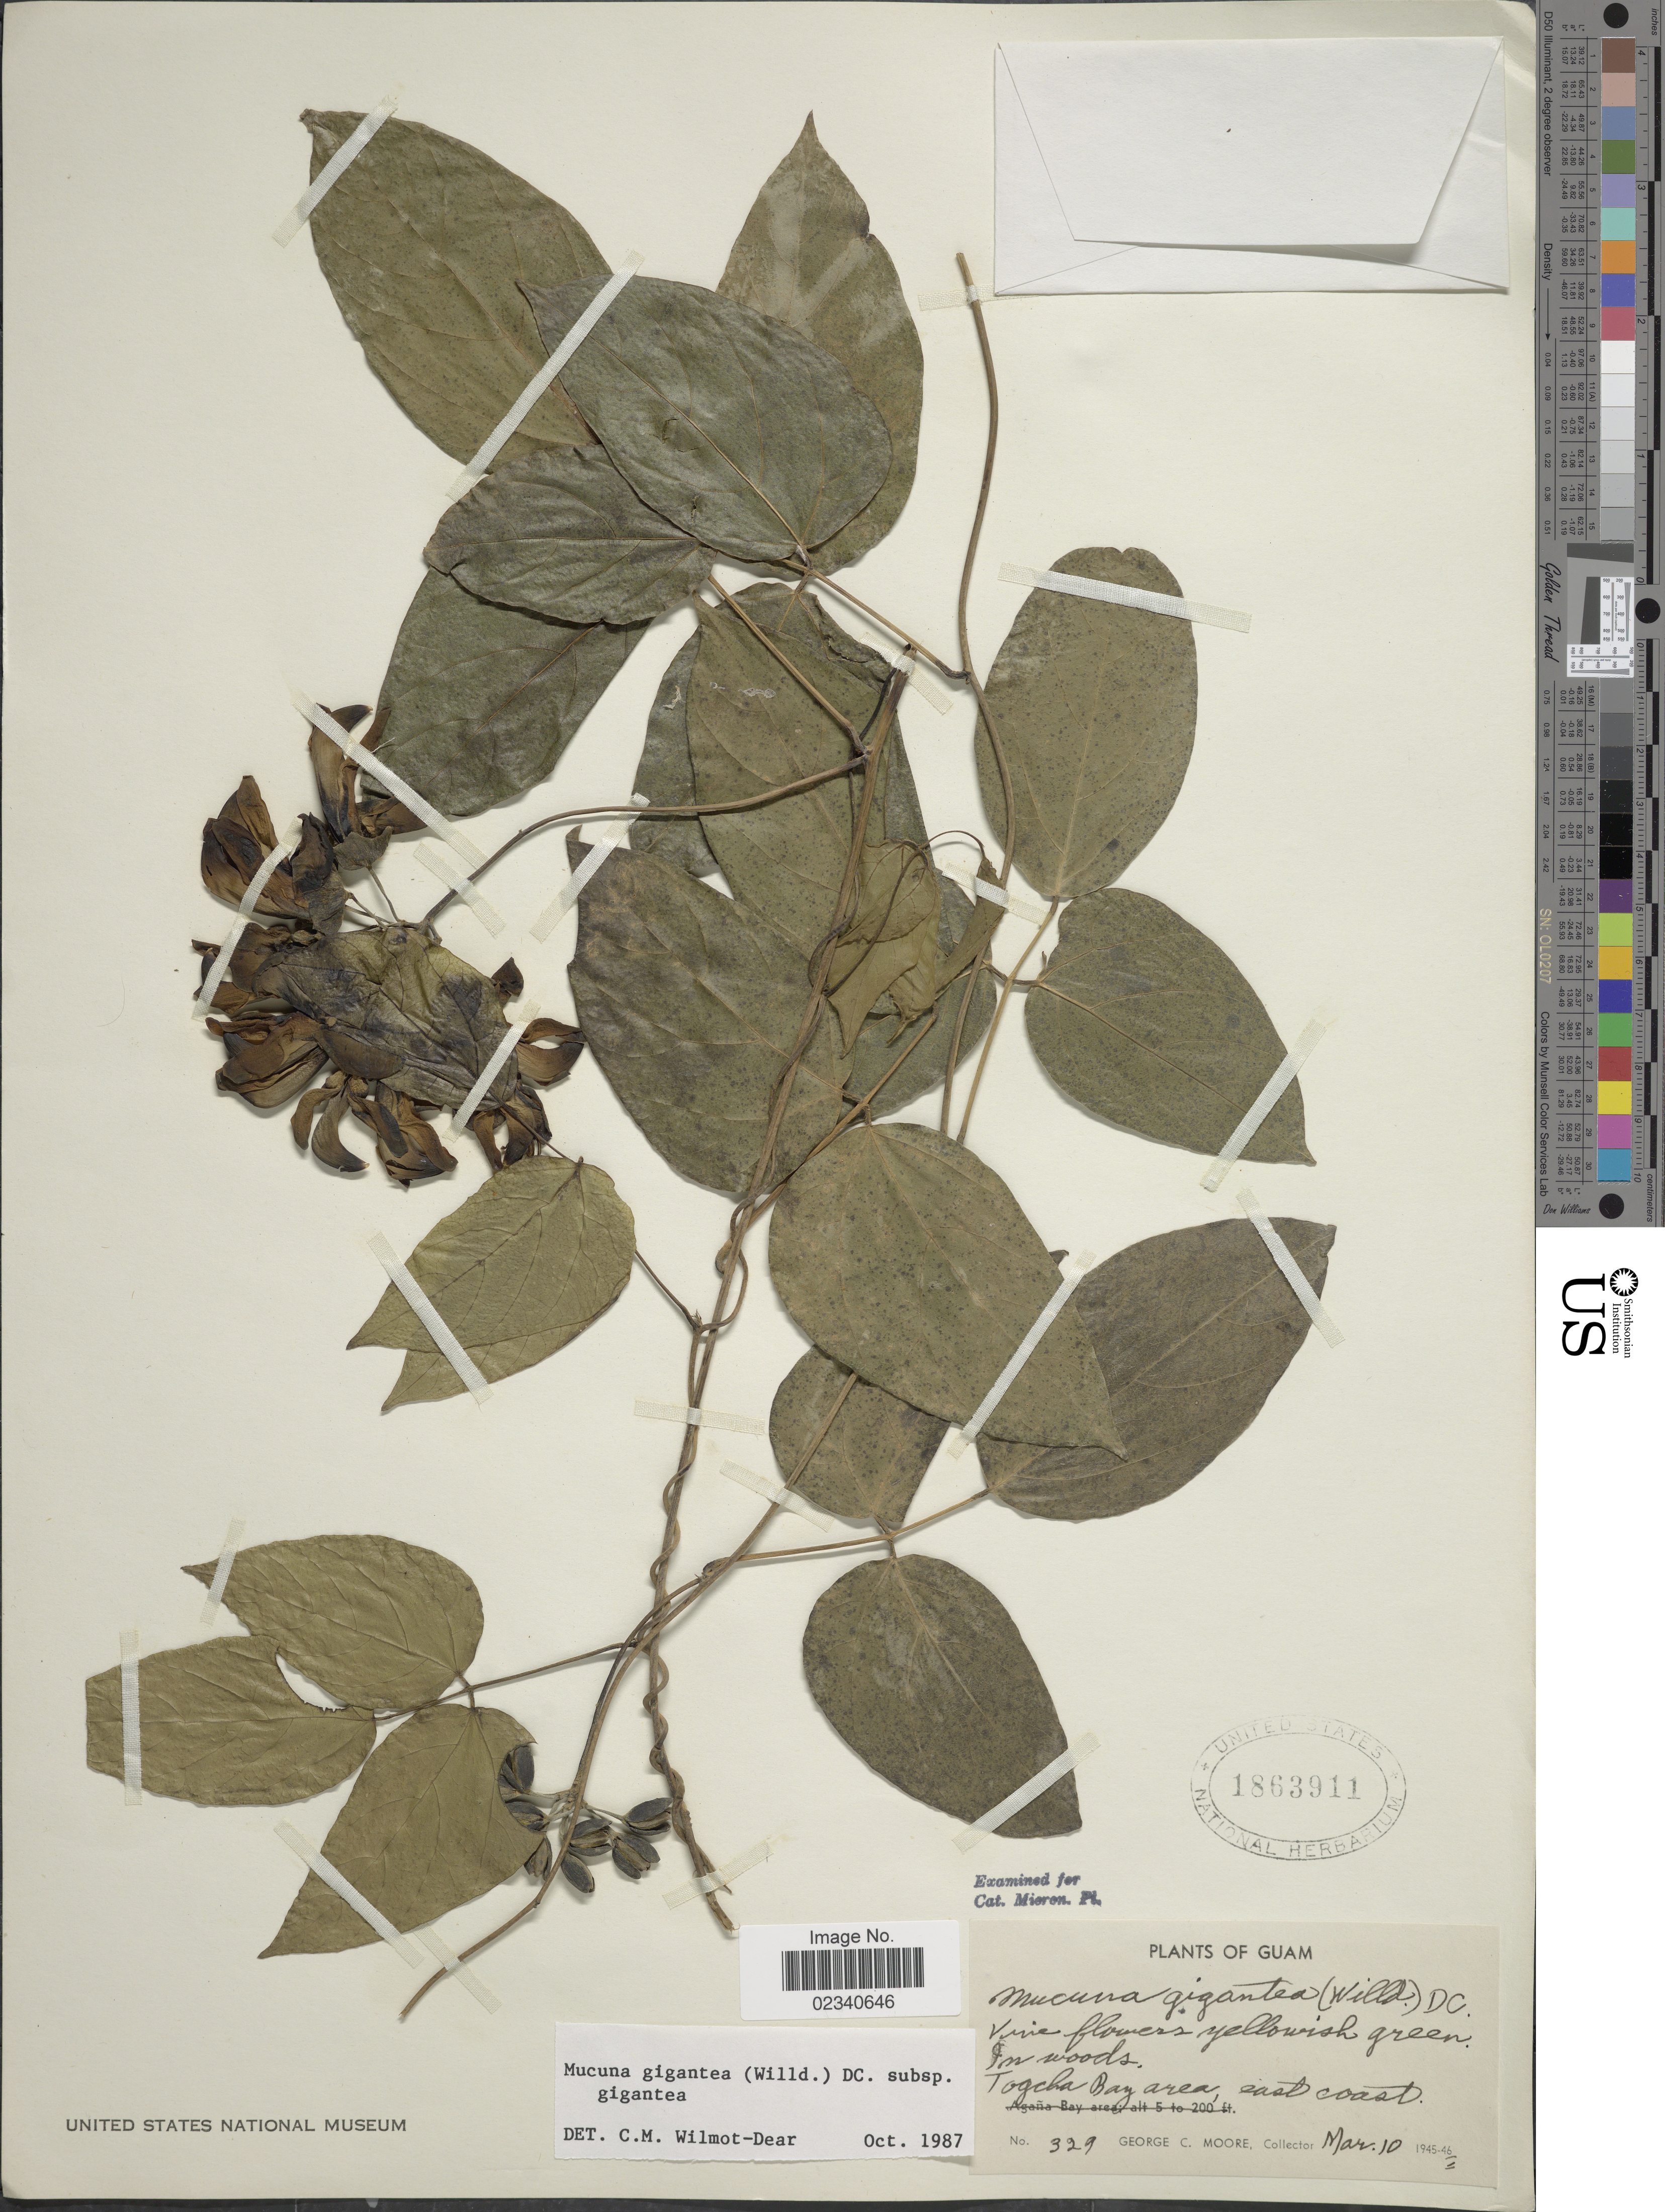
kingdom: Plantae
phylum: Tracheophyta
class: Magnoliopsida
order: Fabales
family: Fabaceae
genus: Mucuna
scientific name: Mucuna gigantea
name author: (Willd.) DC.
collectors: G. C. Moore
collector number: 329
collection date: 1946-03-10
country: Guam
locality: Togcha Bay area, east coast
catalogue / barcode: US 1863911